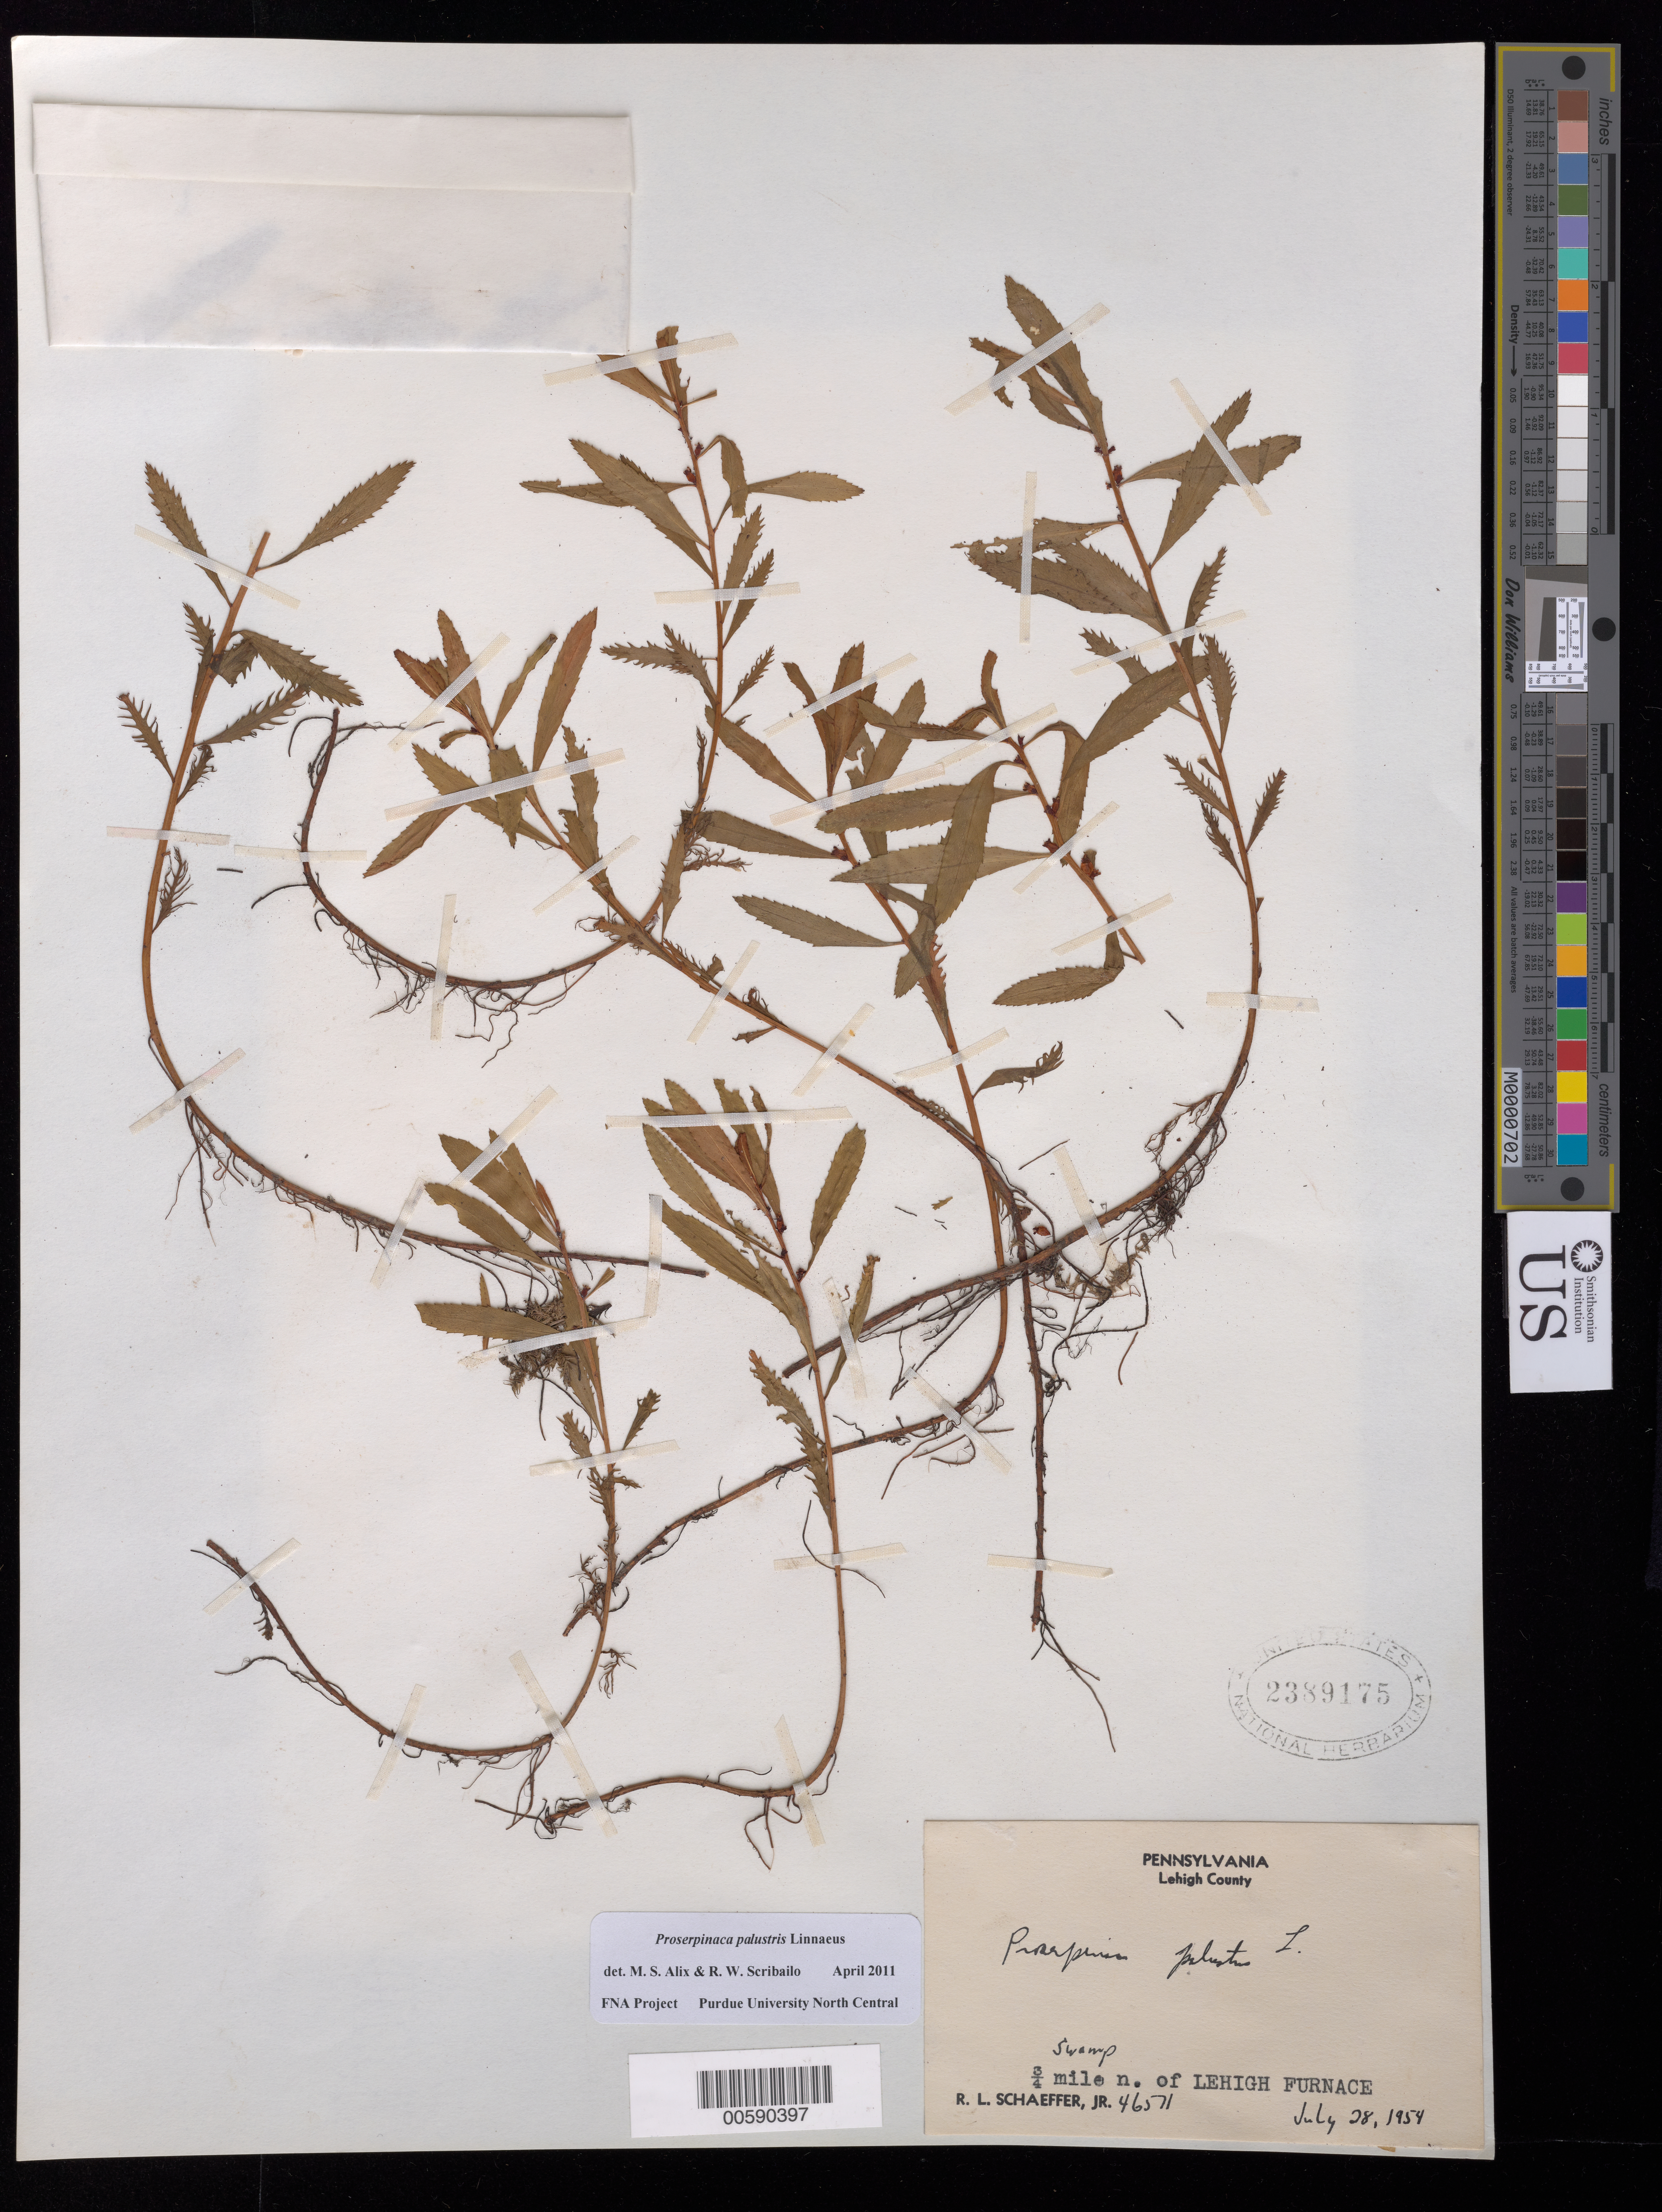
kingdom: Plantae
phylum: Tracheophyta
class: Magnoliopsida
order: Saxifragales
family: Haloragaceae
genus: Proserpinaca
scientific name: Proserpinaca palustris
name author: L.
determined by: Scribailo, R. W.; Alix, M. S.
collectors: R. Schaeffer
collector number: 46571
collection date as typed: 28 Jul 1954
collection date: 1954-07-28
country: United States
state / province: Pennsylvania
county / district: Lehigh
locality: N of Lehigh Furnace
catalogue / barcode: US 2389175